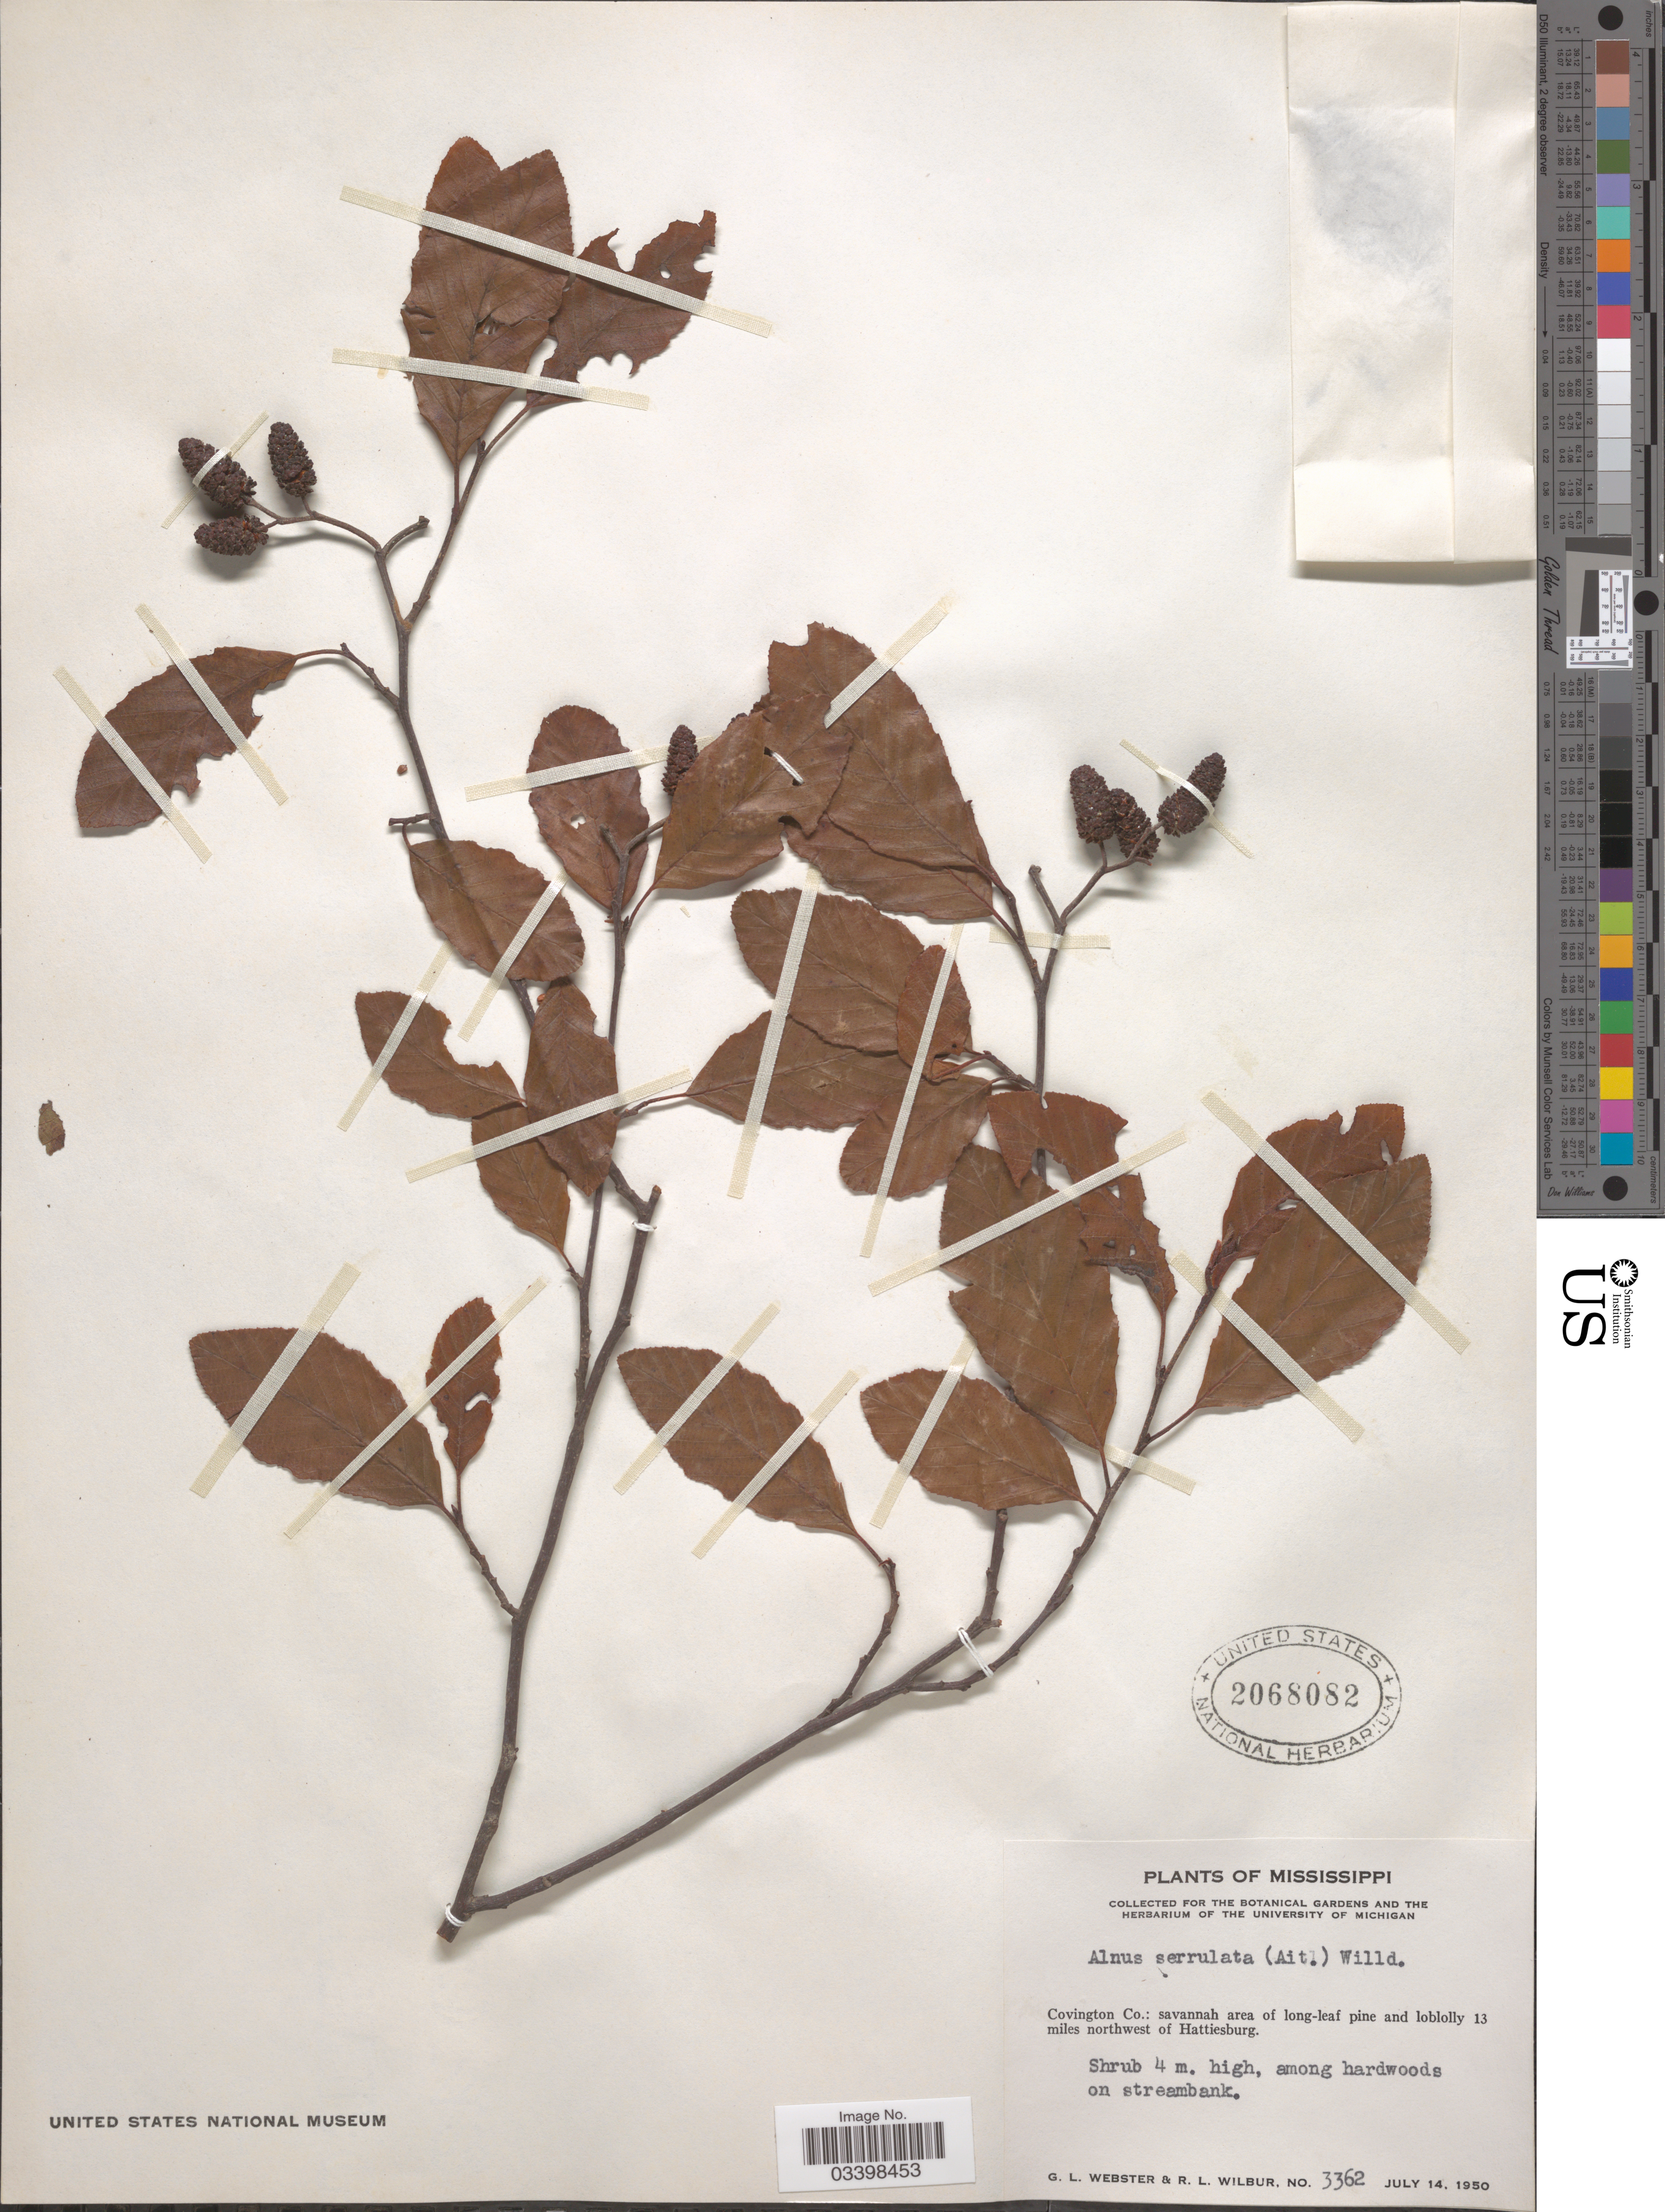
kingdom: Plantae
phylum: Tracheophyta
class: Magnoliopsida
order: Fagales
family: Betulaceae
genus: Alnus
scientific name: Alnus serrulata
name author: (Aiton) Willd.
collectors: G. L. Webster & R. L. Wilbur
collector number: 3362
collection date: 1950-07-14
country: United States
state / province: Mississippi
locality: Covington Co.: 13 miles northwest of Hattiesburg.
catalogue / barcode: US 2068082